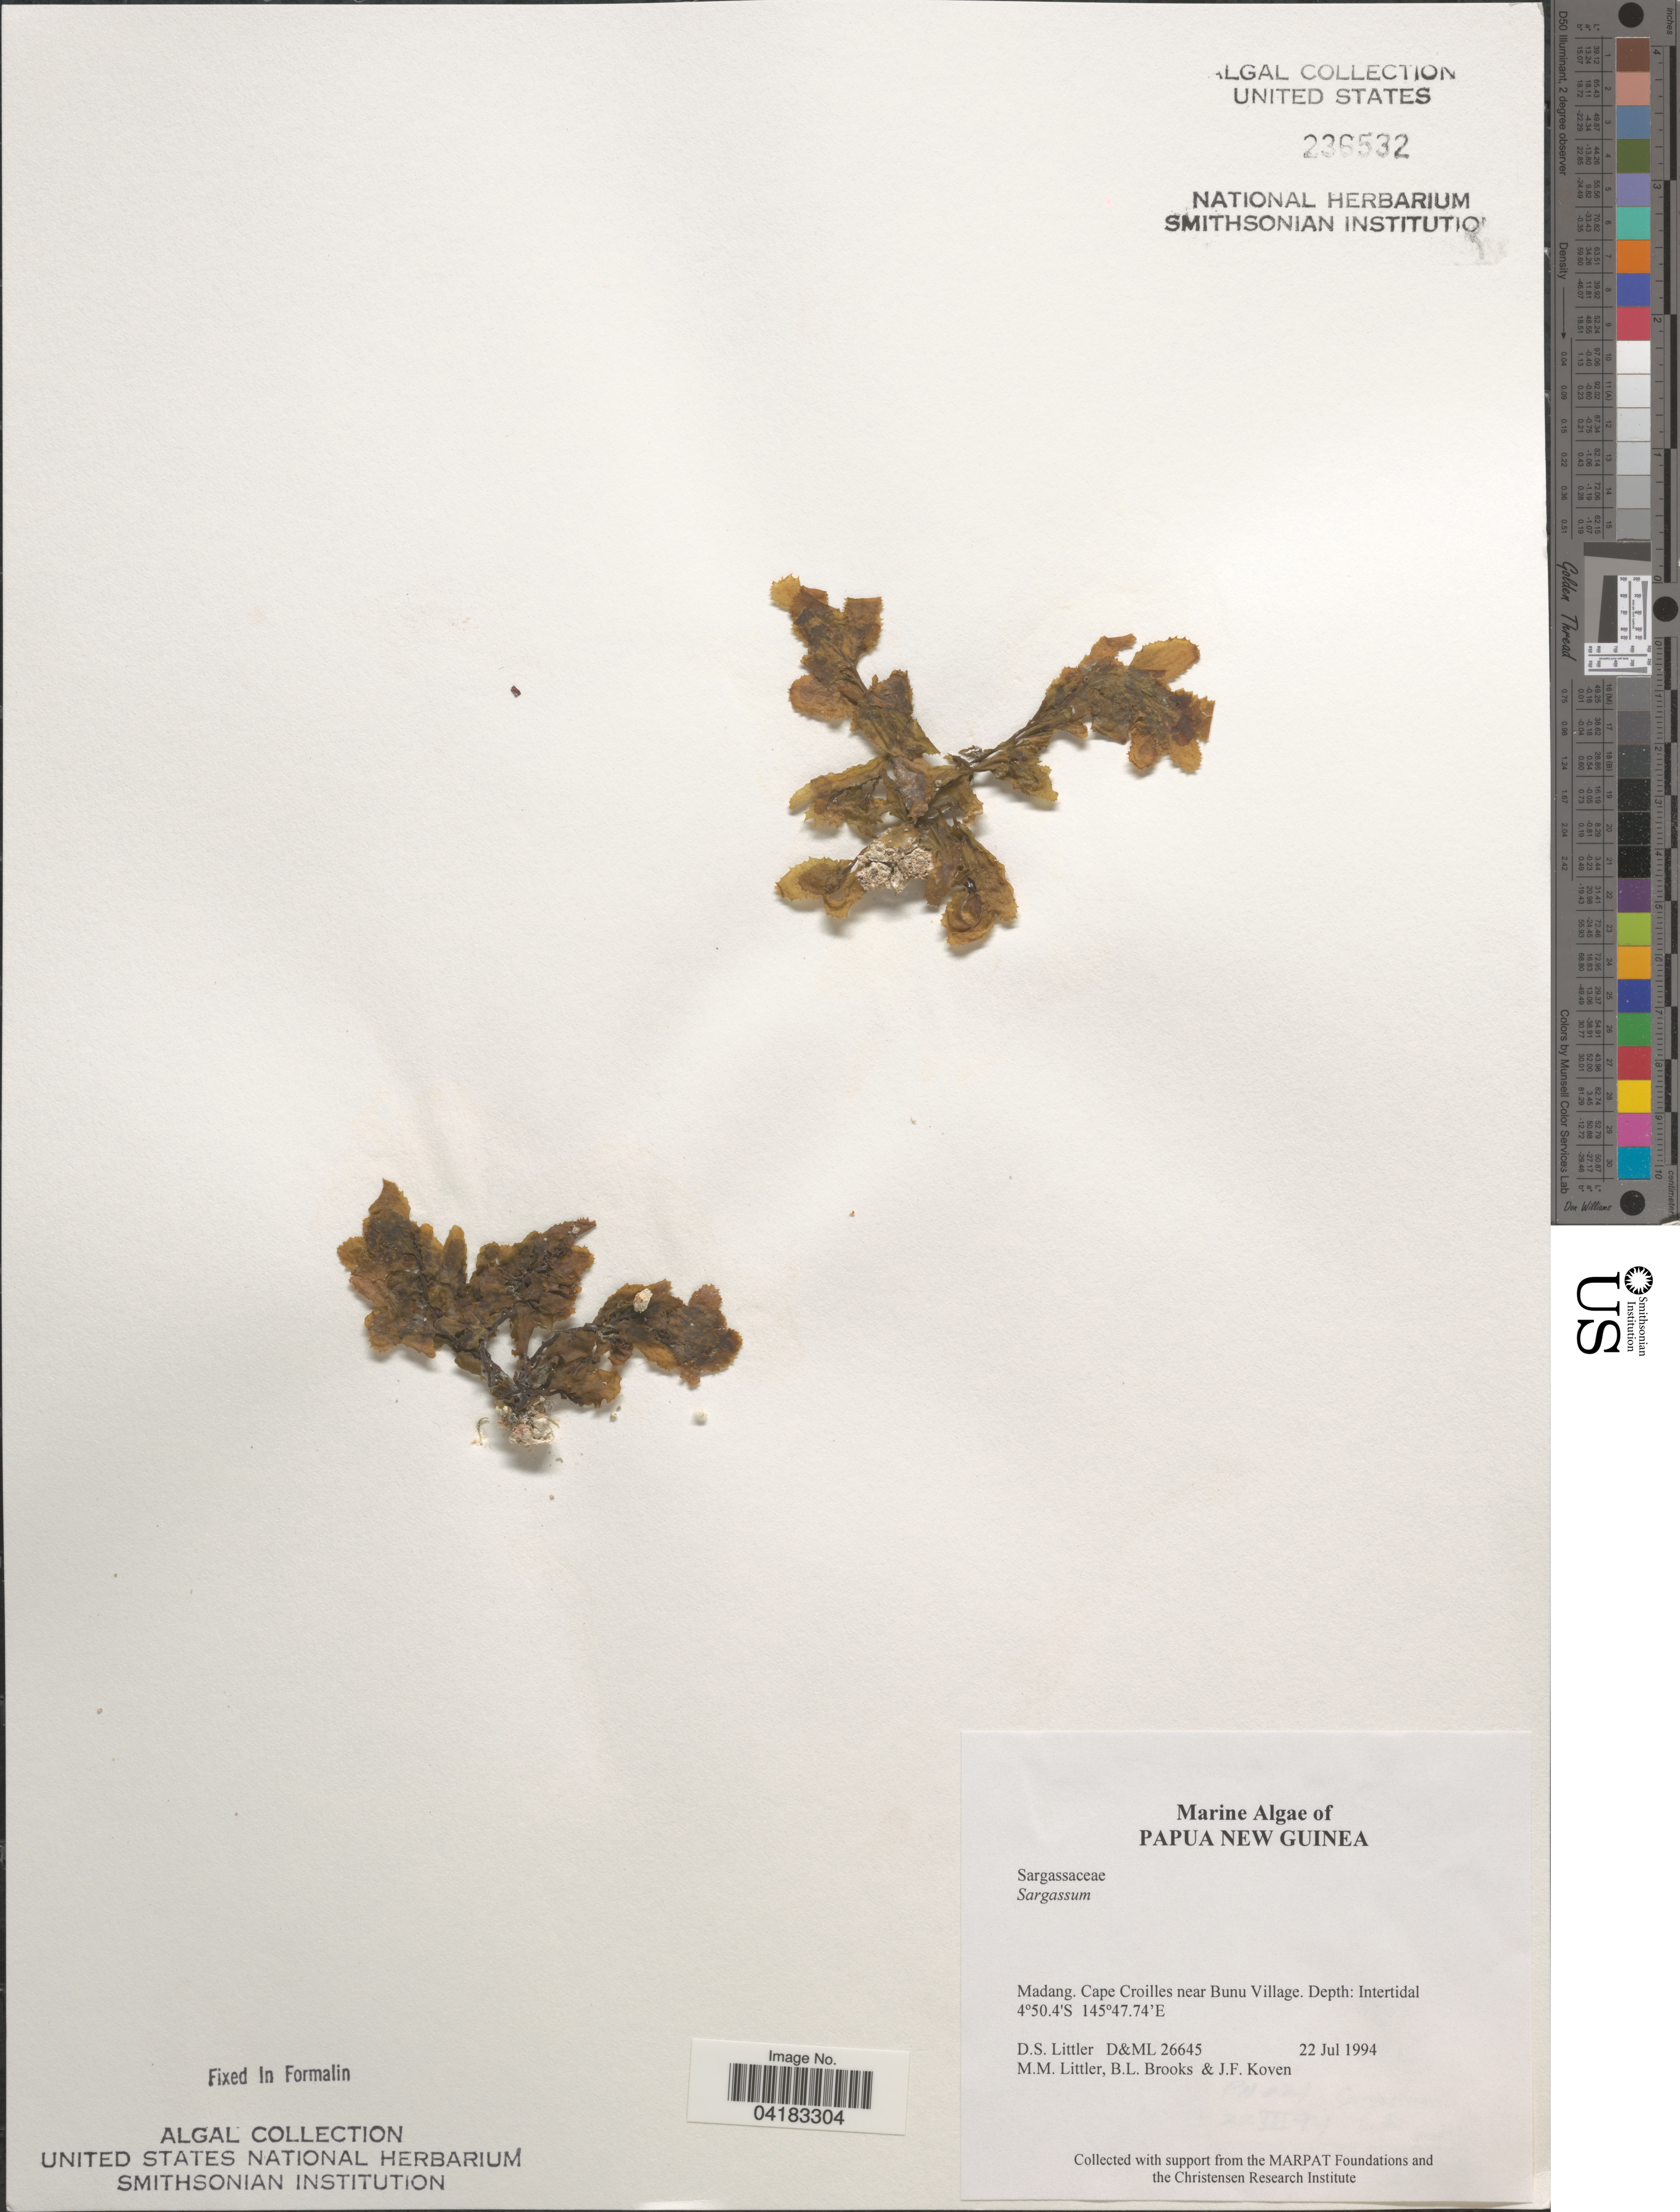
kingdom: Chromista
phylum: Ochrophyta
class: Phaeophyceae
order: Fucales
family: Sargassaceae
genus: Sargassum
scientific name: Sargassum sp.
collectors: D. S. Littler, B. Brooks & J. Koven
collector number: D&ML26645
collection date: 1994-07-22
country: Papua New Guinea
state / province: Madang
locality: Cape Croilles near Bunu Village.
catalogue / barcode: US 236532